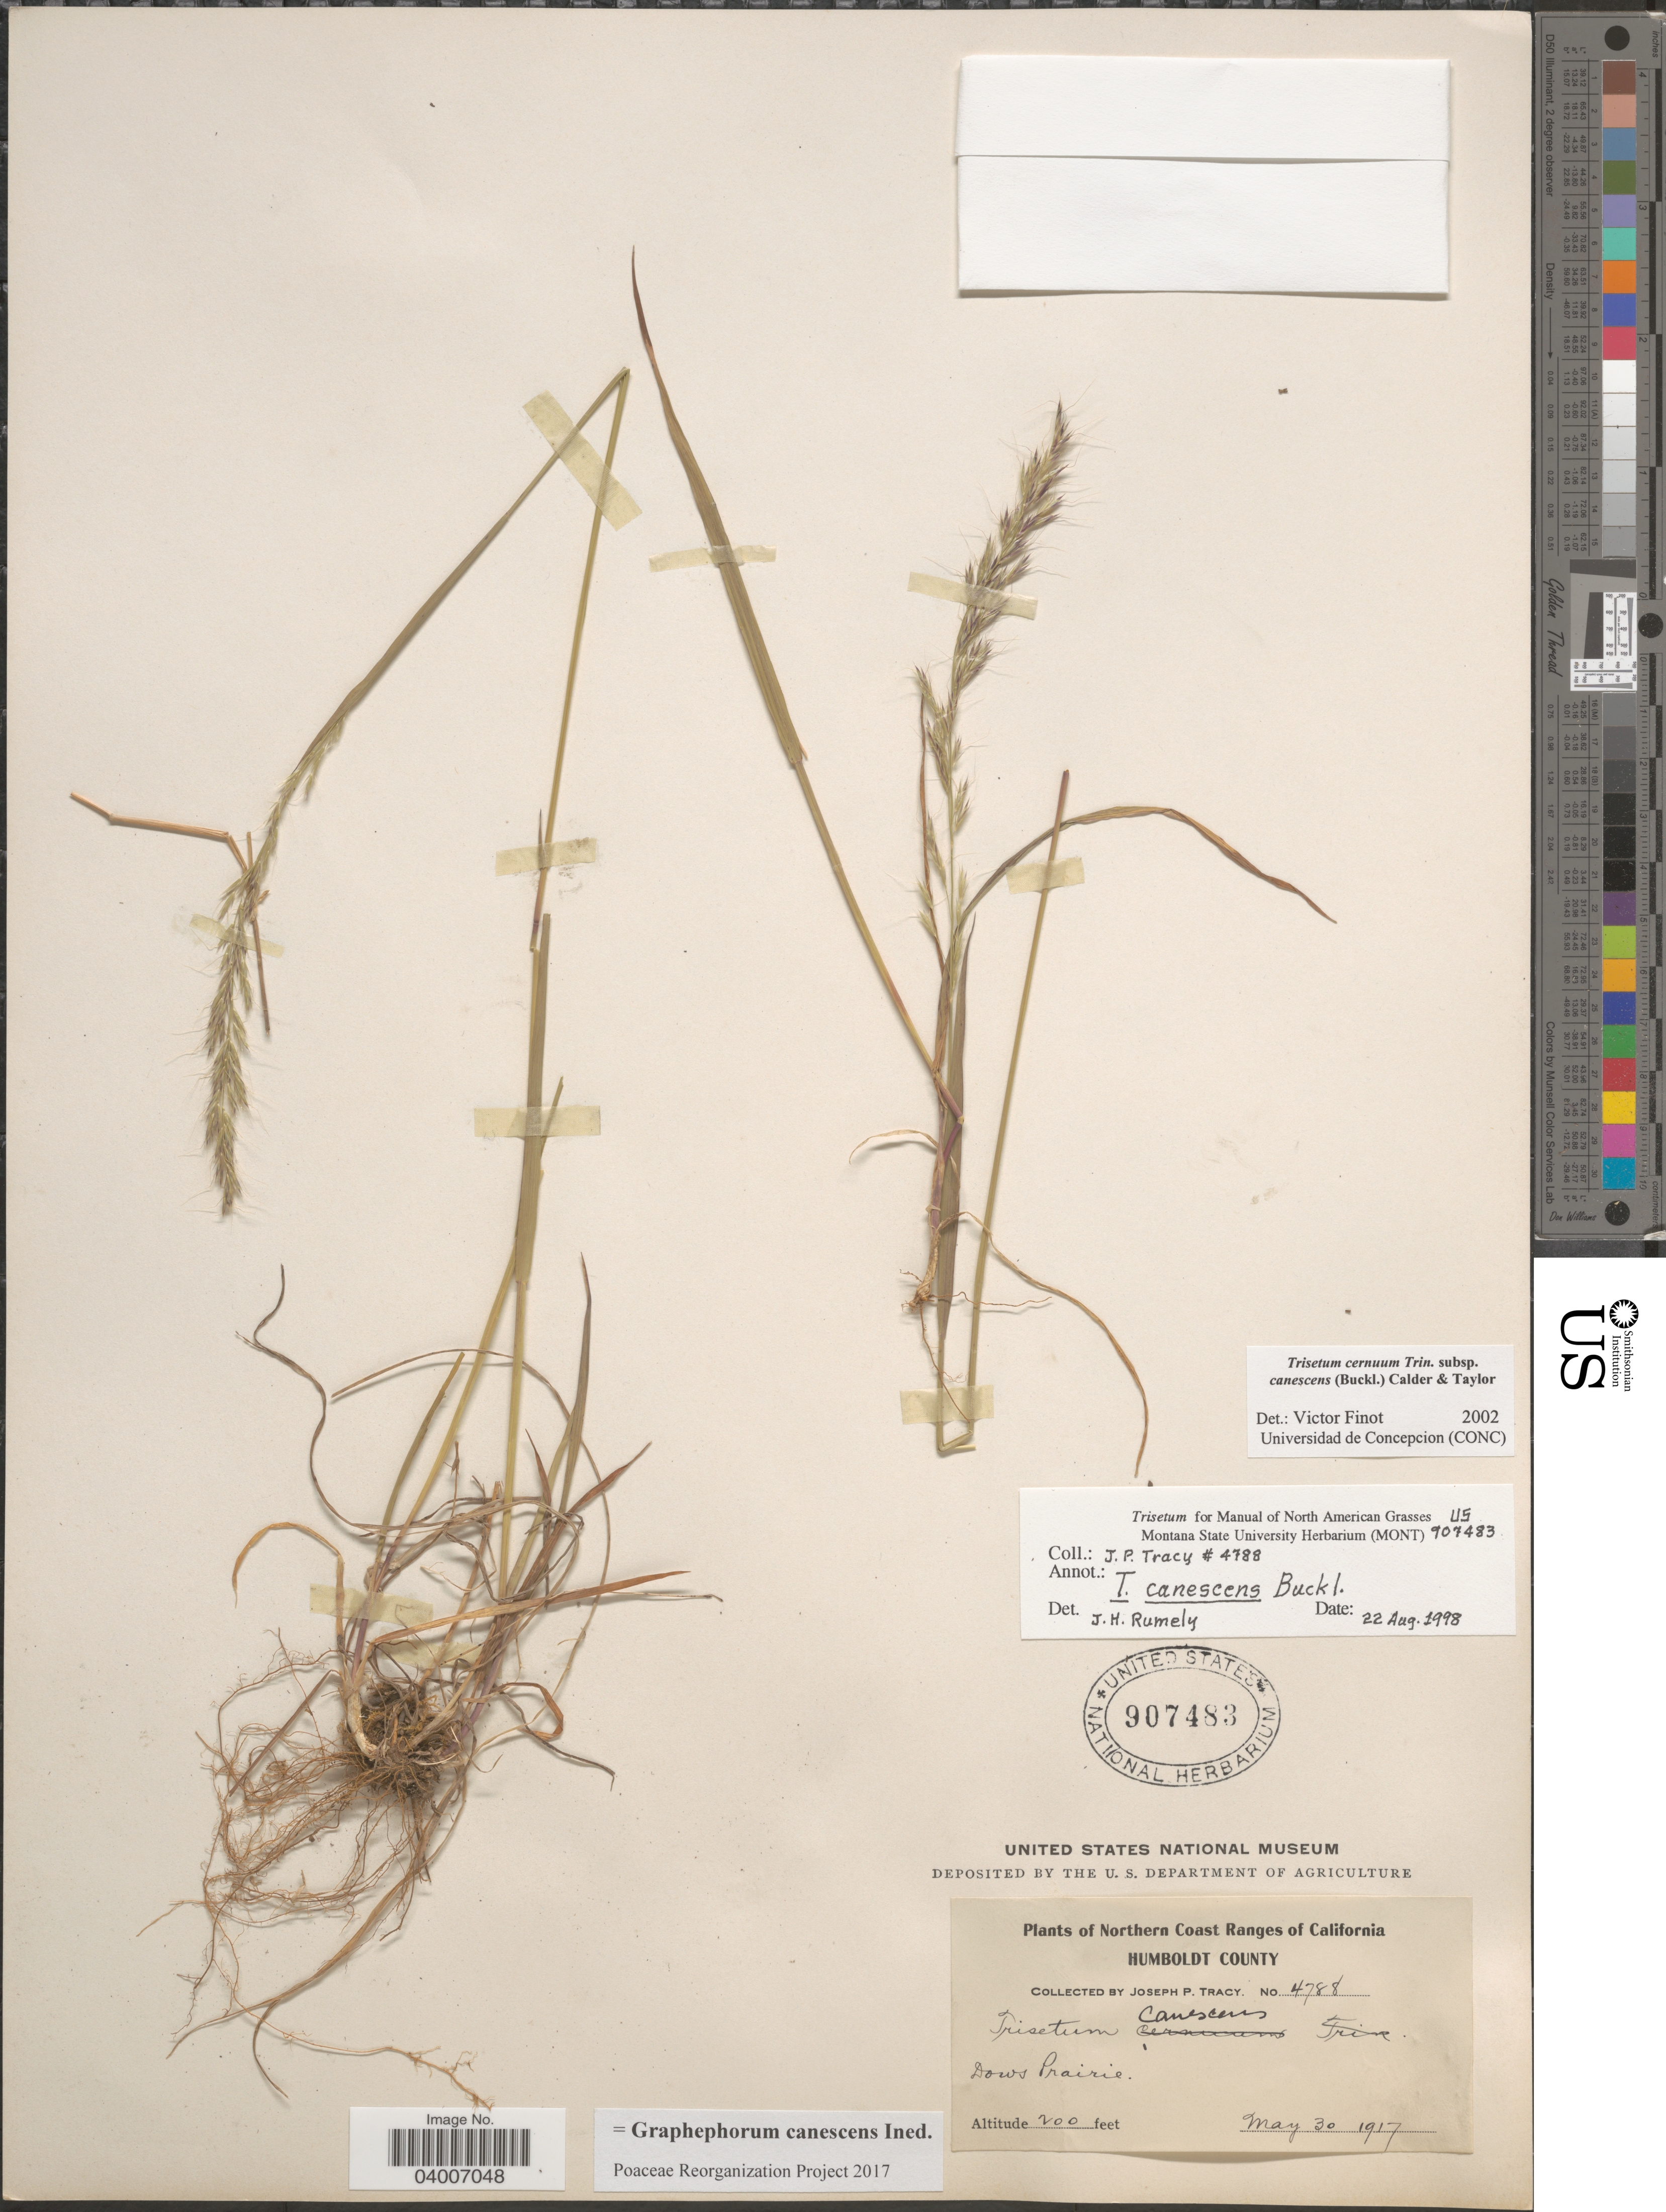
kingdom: Plantae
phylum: Tracheophyta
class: Liliopsida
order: Poales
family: Poaceae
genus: Graphephorum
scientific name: Graphephorum canescens ined.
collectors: J. Tracy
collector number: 4788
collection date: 1917-05-30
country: United States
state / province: California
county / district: Humboldt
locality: Northern Coast Ranges of California. Humboldt County. Dows Prairie.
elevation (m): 61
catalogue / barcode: US 907483